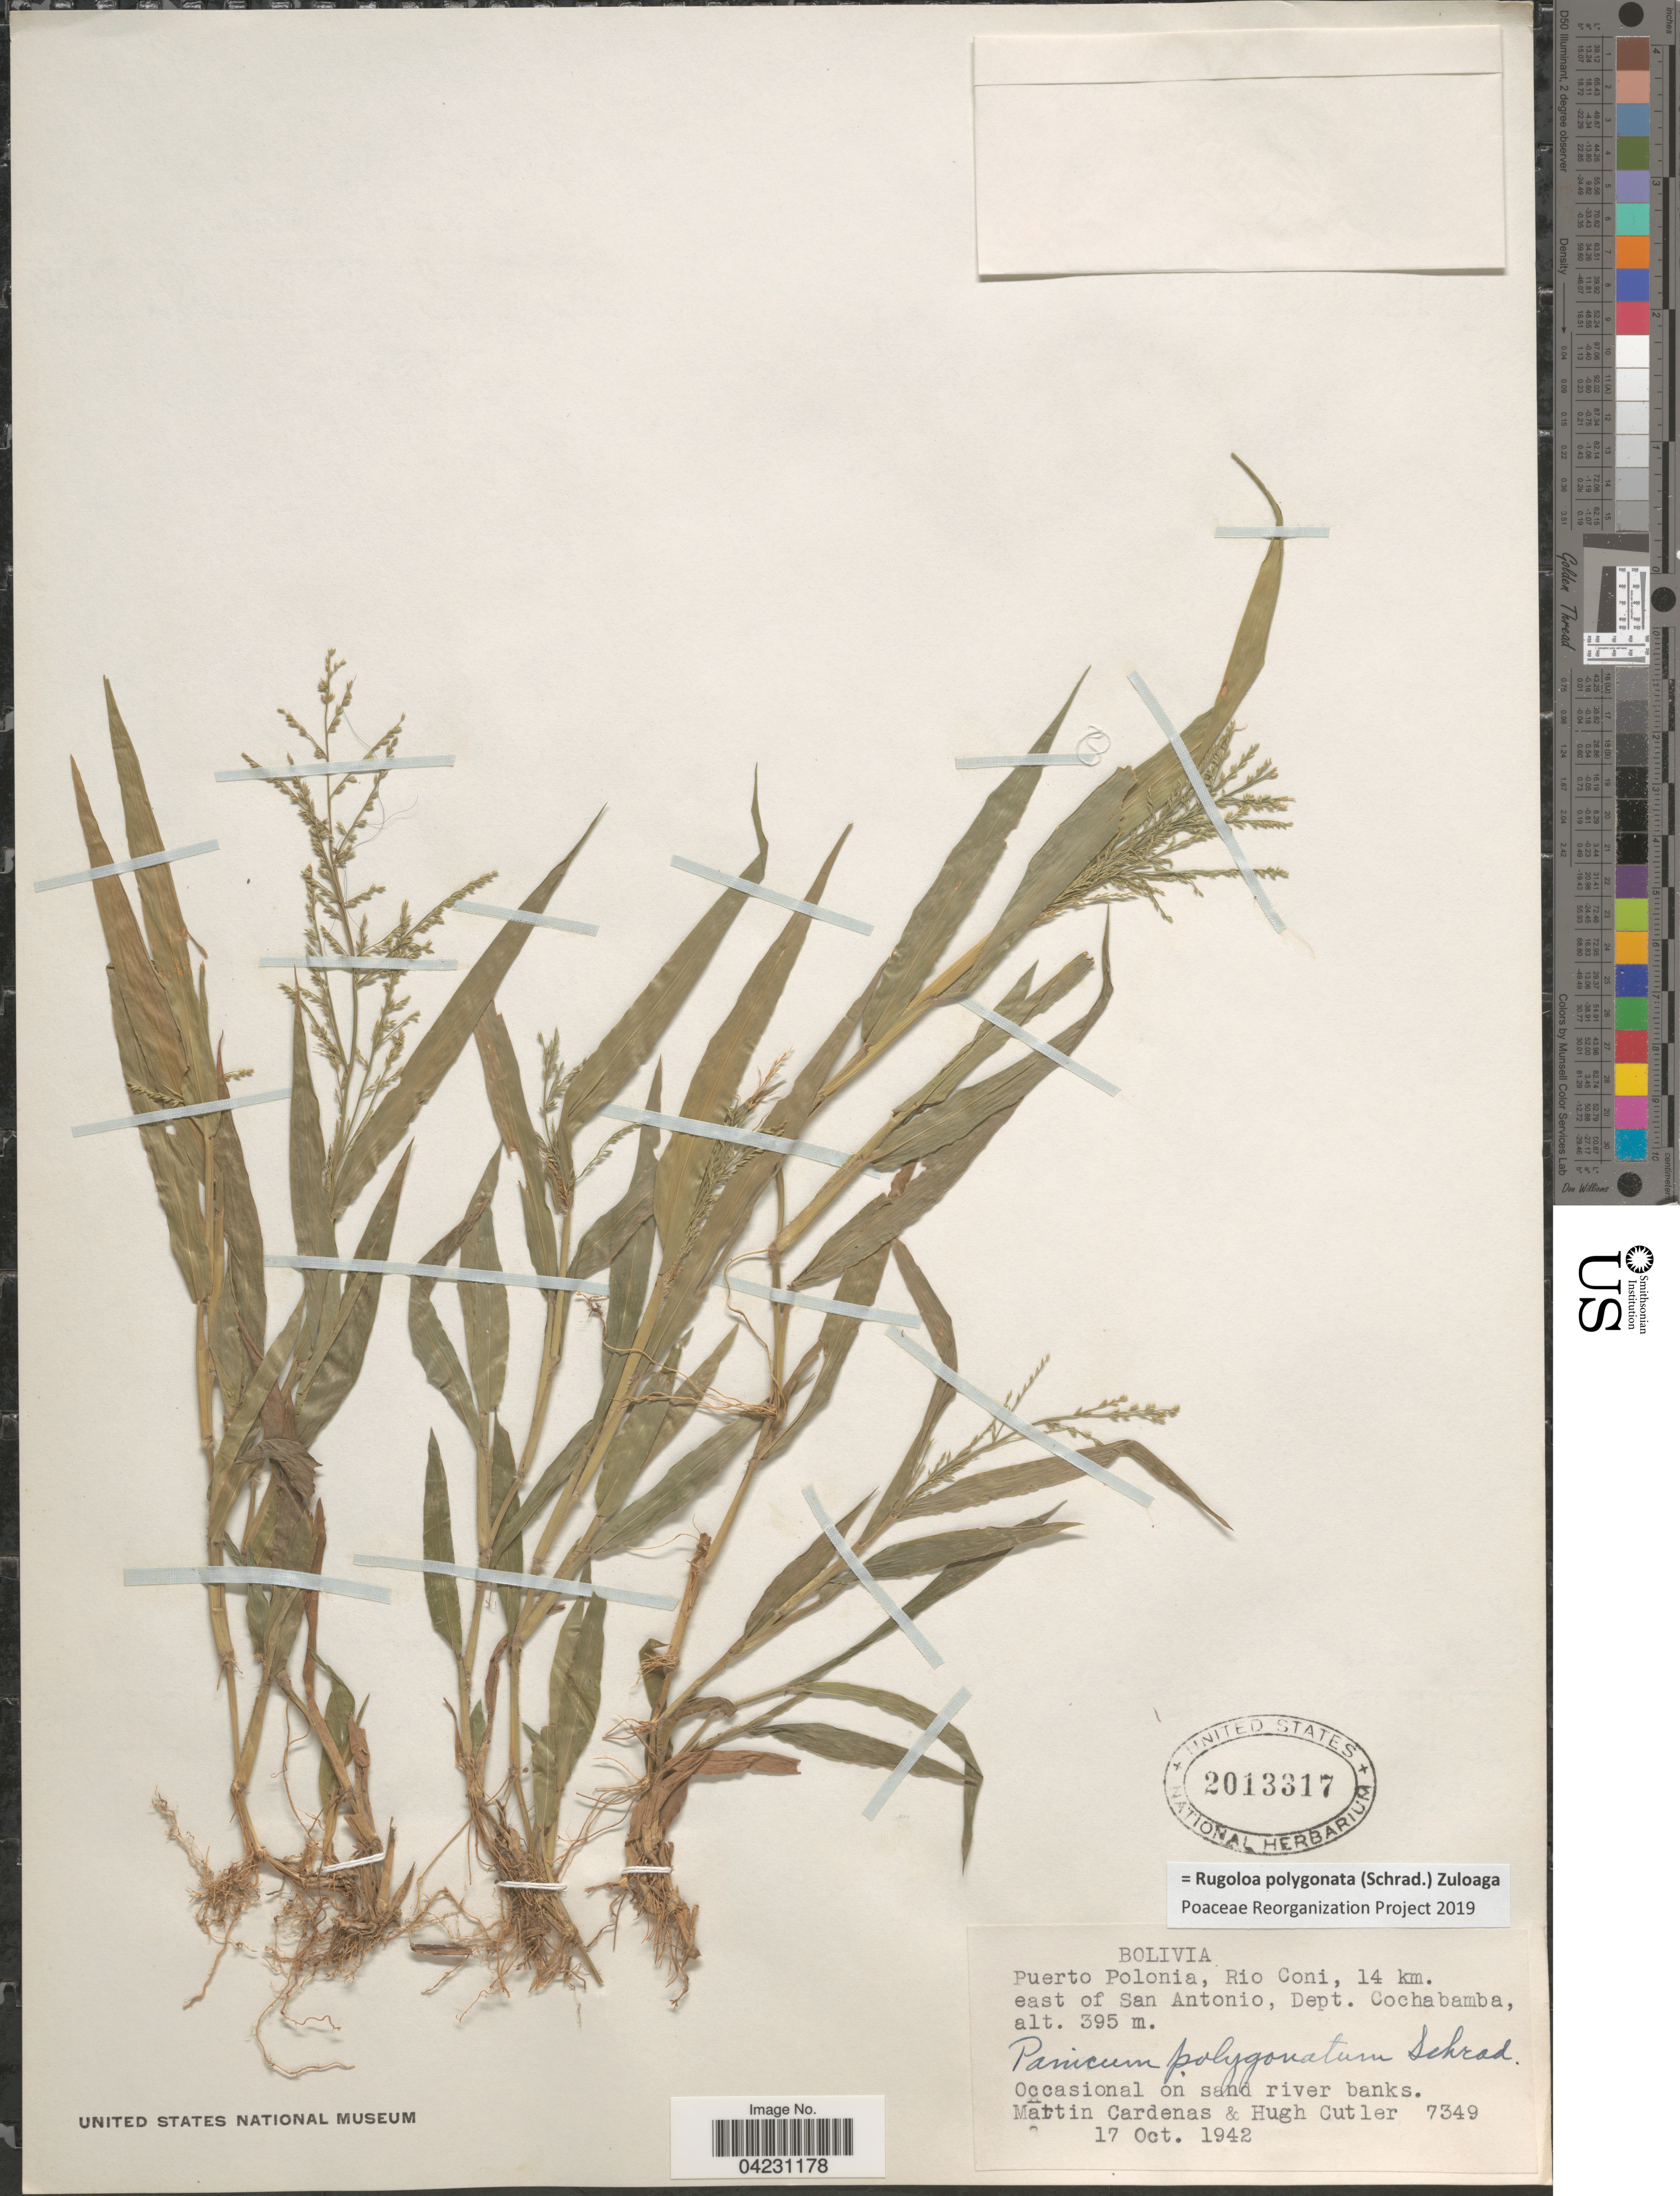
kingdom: Plantae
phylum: Tracheophyta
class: Liliopsida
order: Poales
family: Poaceae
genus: Rugoloa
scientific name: Rugoloa polygonata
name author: (Schrad.) Zuloaga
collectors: M. Cárdenas & H. C. Cutler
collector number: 7349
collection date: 1942-10-17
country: Bolivia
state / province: Cochabamba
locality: Puerto Polonia, Rio Coni, 14 km. east of San Antonio, Dept. Cochabamba. Occasional on sand river banks.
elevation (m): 395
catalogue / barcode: US 2013317